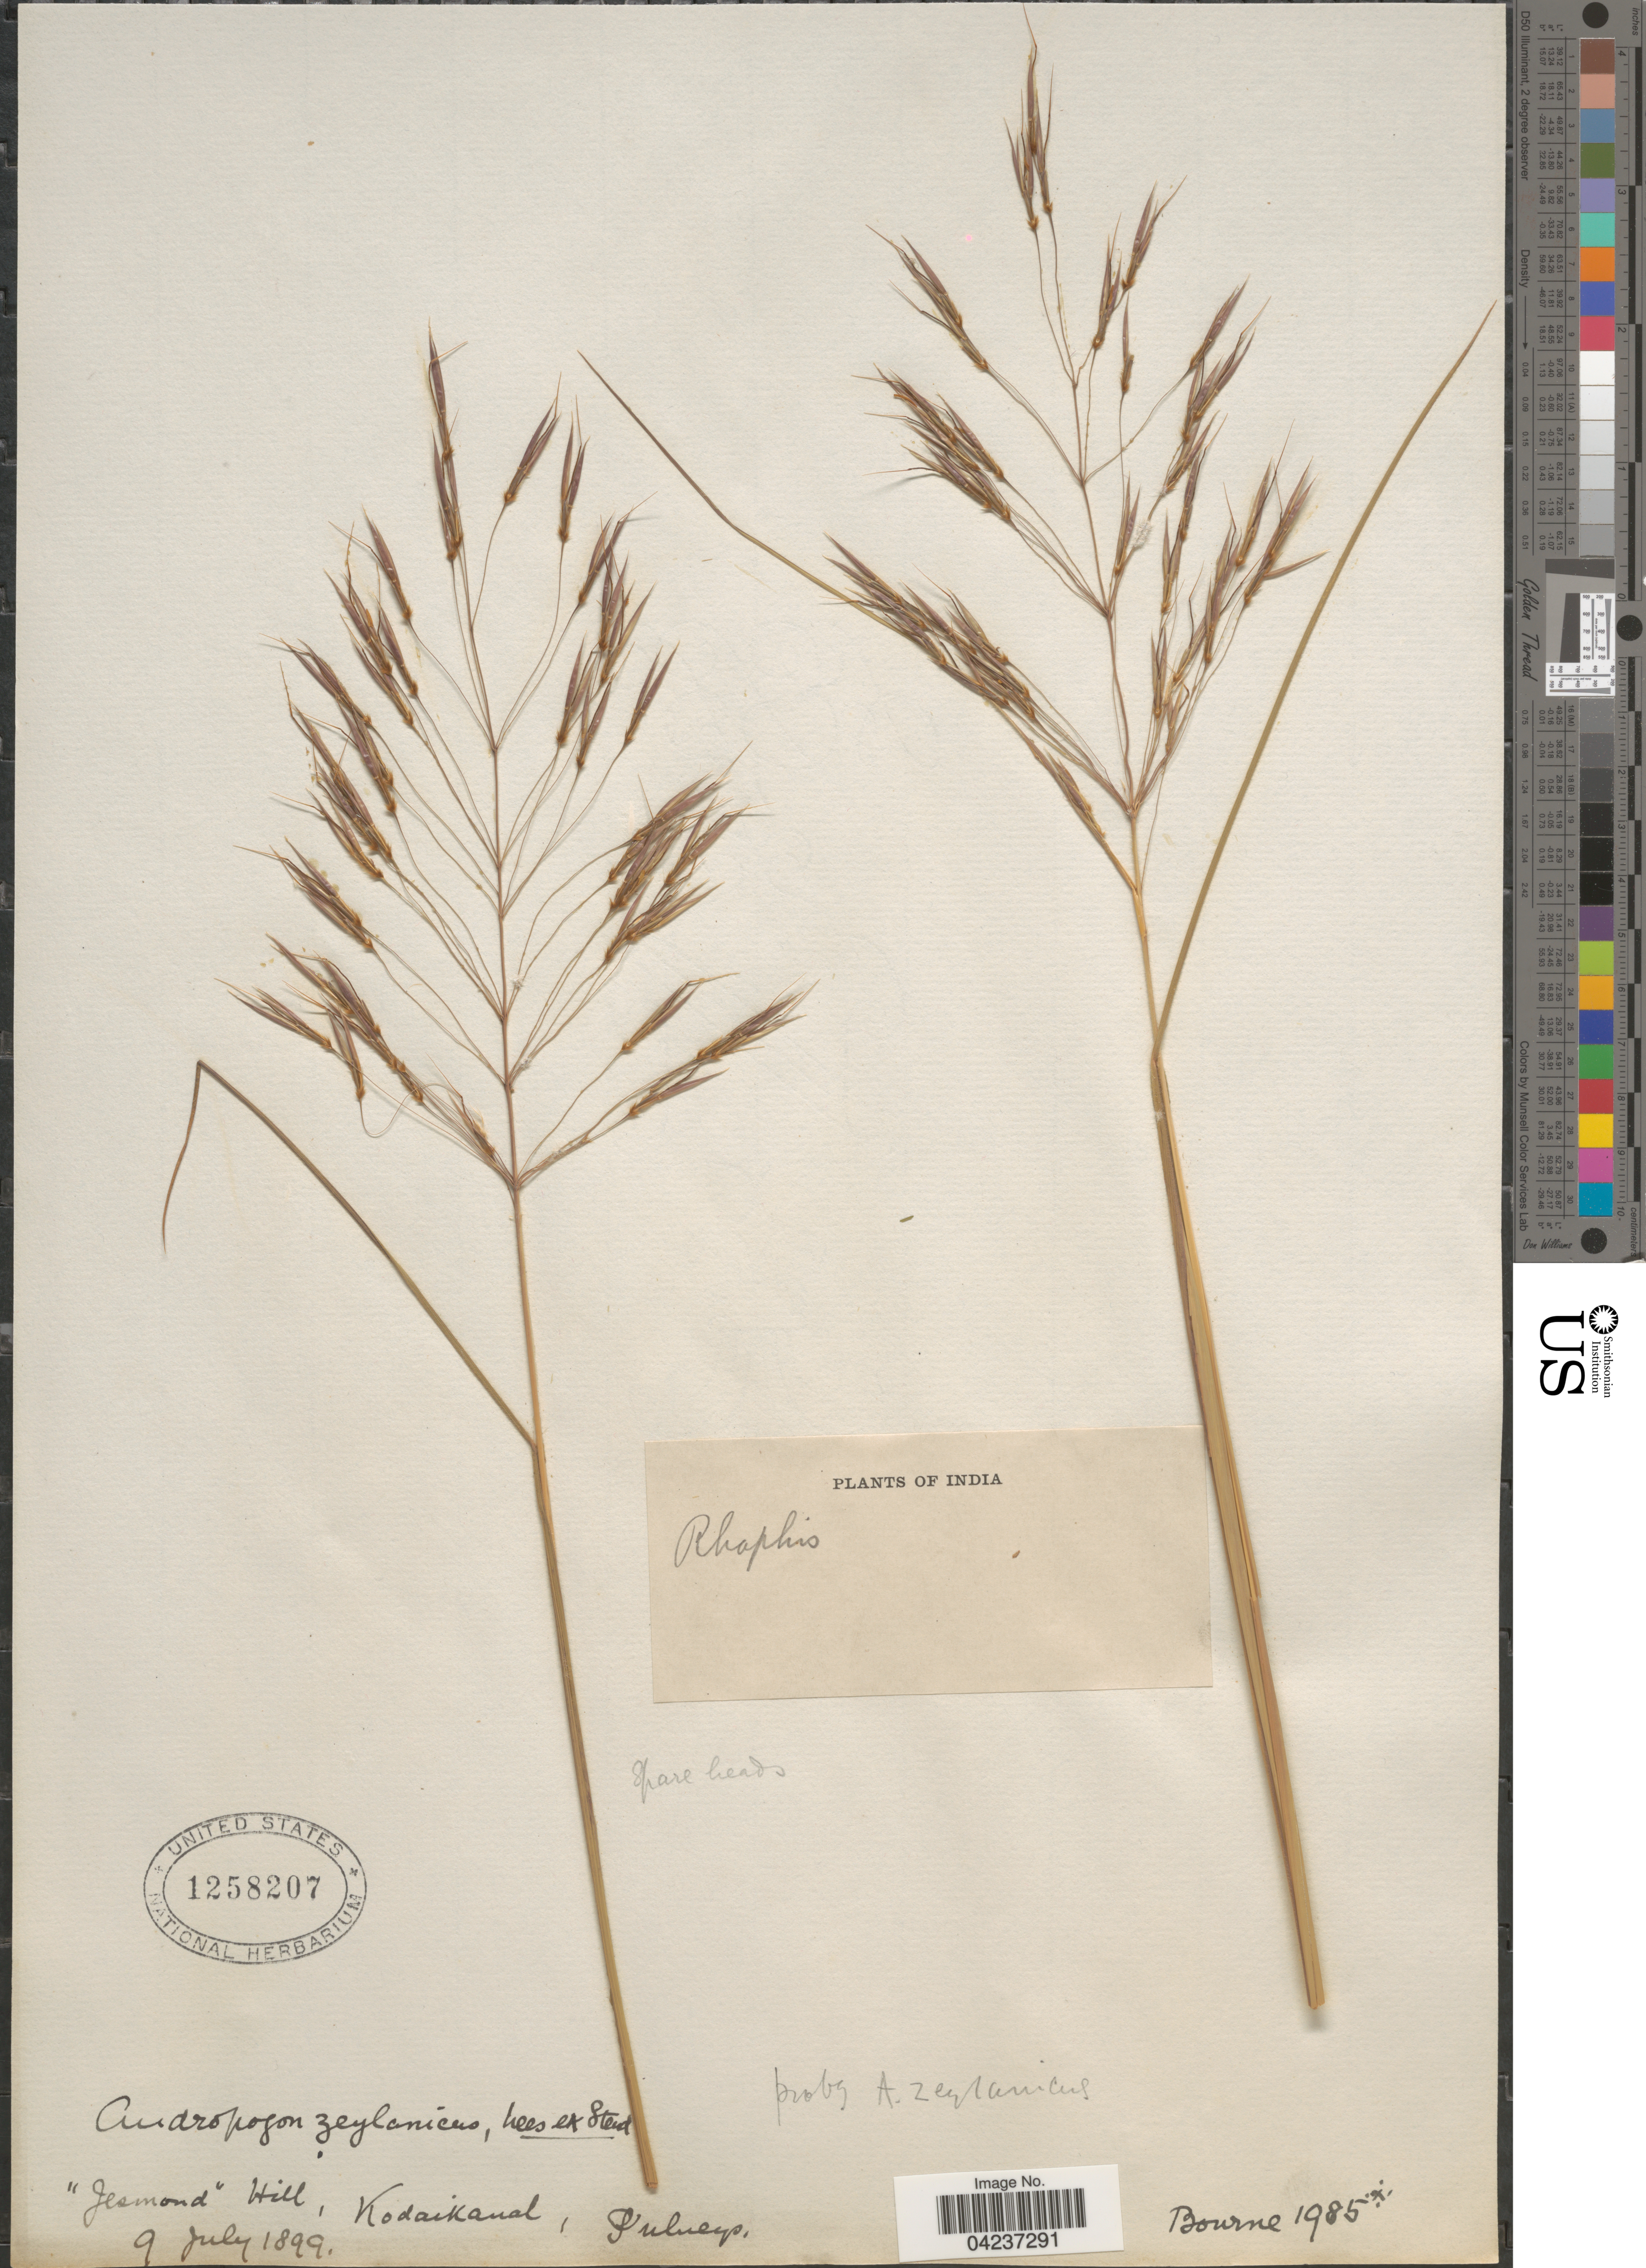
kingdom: Plantae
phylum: Tracheophyta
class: Liliopsida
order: Poales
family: Poaceae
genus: Chrysopogon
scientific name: Chrysopogon nodulibarbis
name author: (Hochst. ex Steud.) Henr.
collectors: -- Bourne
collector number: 1985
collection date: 1899-07-09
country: India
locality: Jesmond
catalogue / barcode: US 1258207